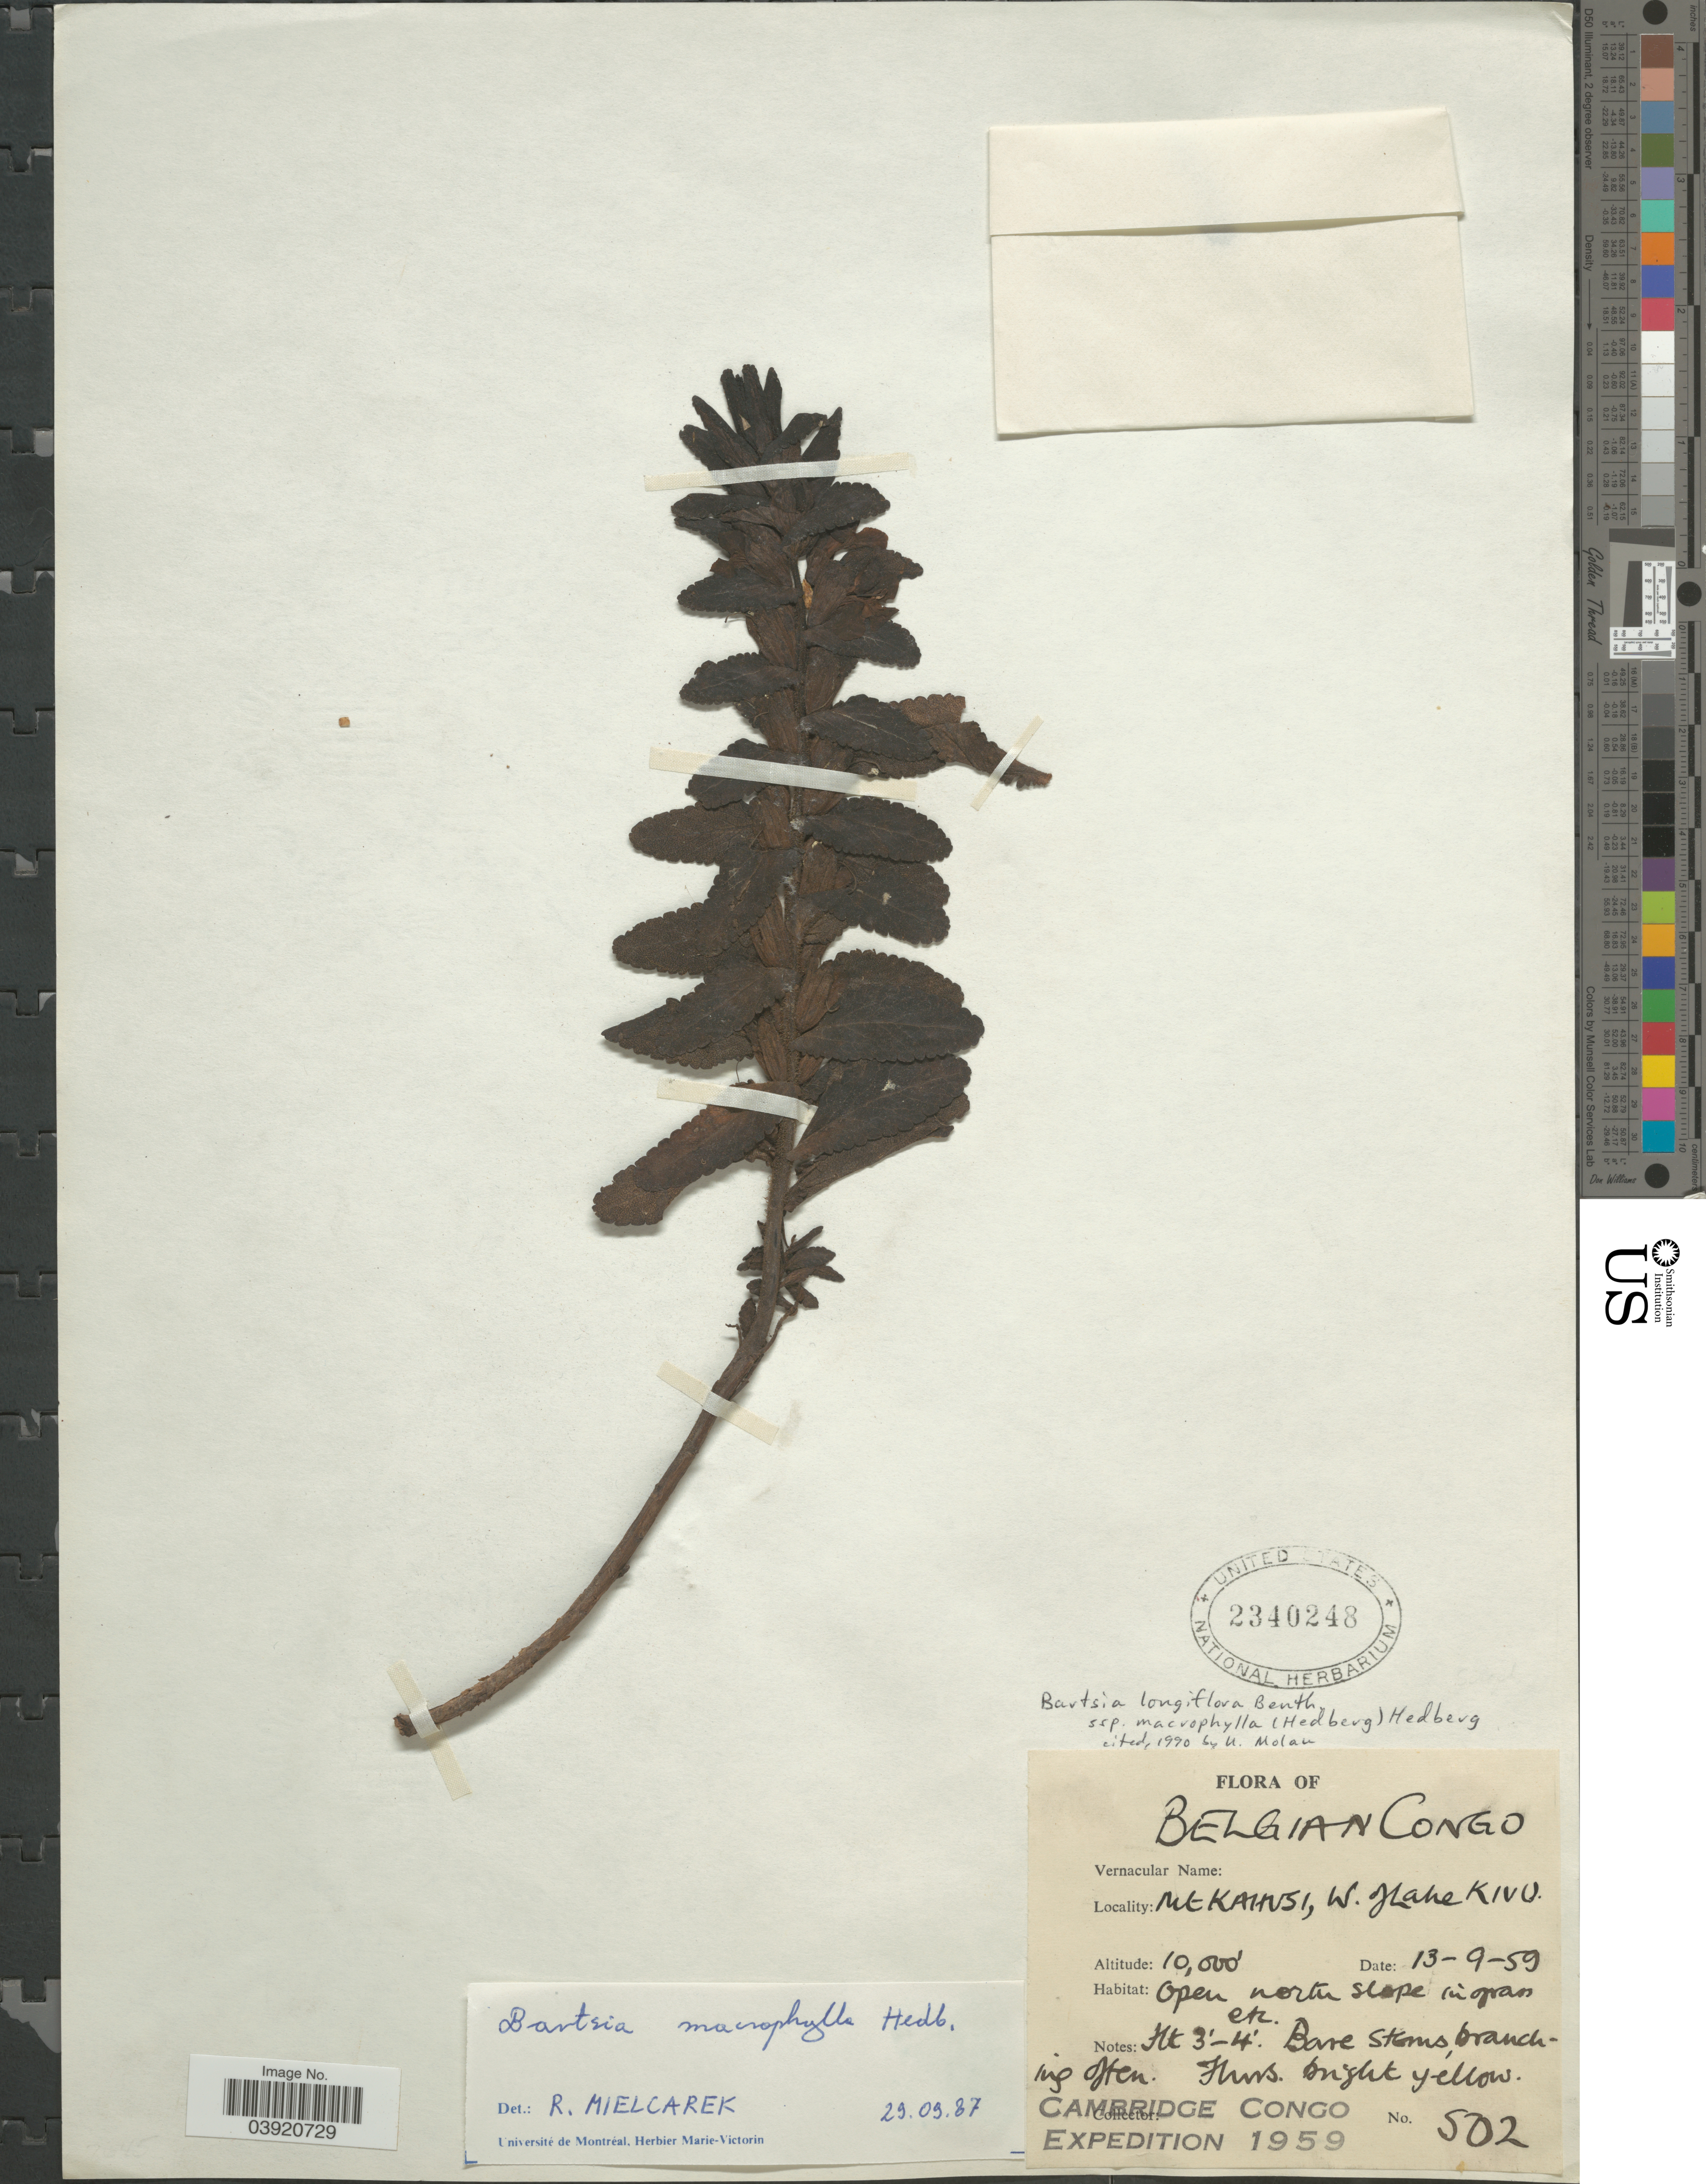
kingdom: Plantae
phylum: Tracheophyta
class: Magnoliopsida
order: Lamiales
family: Orobanchaceae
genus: Bartsia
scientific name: Bartsia longiflora subsp. macrophylla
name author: (Hedberg) Hedberg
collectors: Cambridge Congo Expedition 1959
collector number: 502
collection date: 1959-09-13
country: Congo, Democratic Republic of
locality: Belgian Congo. Mt Kahuzi, W. of Lake Kivu.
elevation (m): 3048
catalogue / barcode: US 2340248